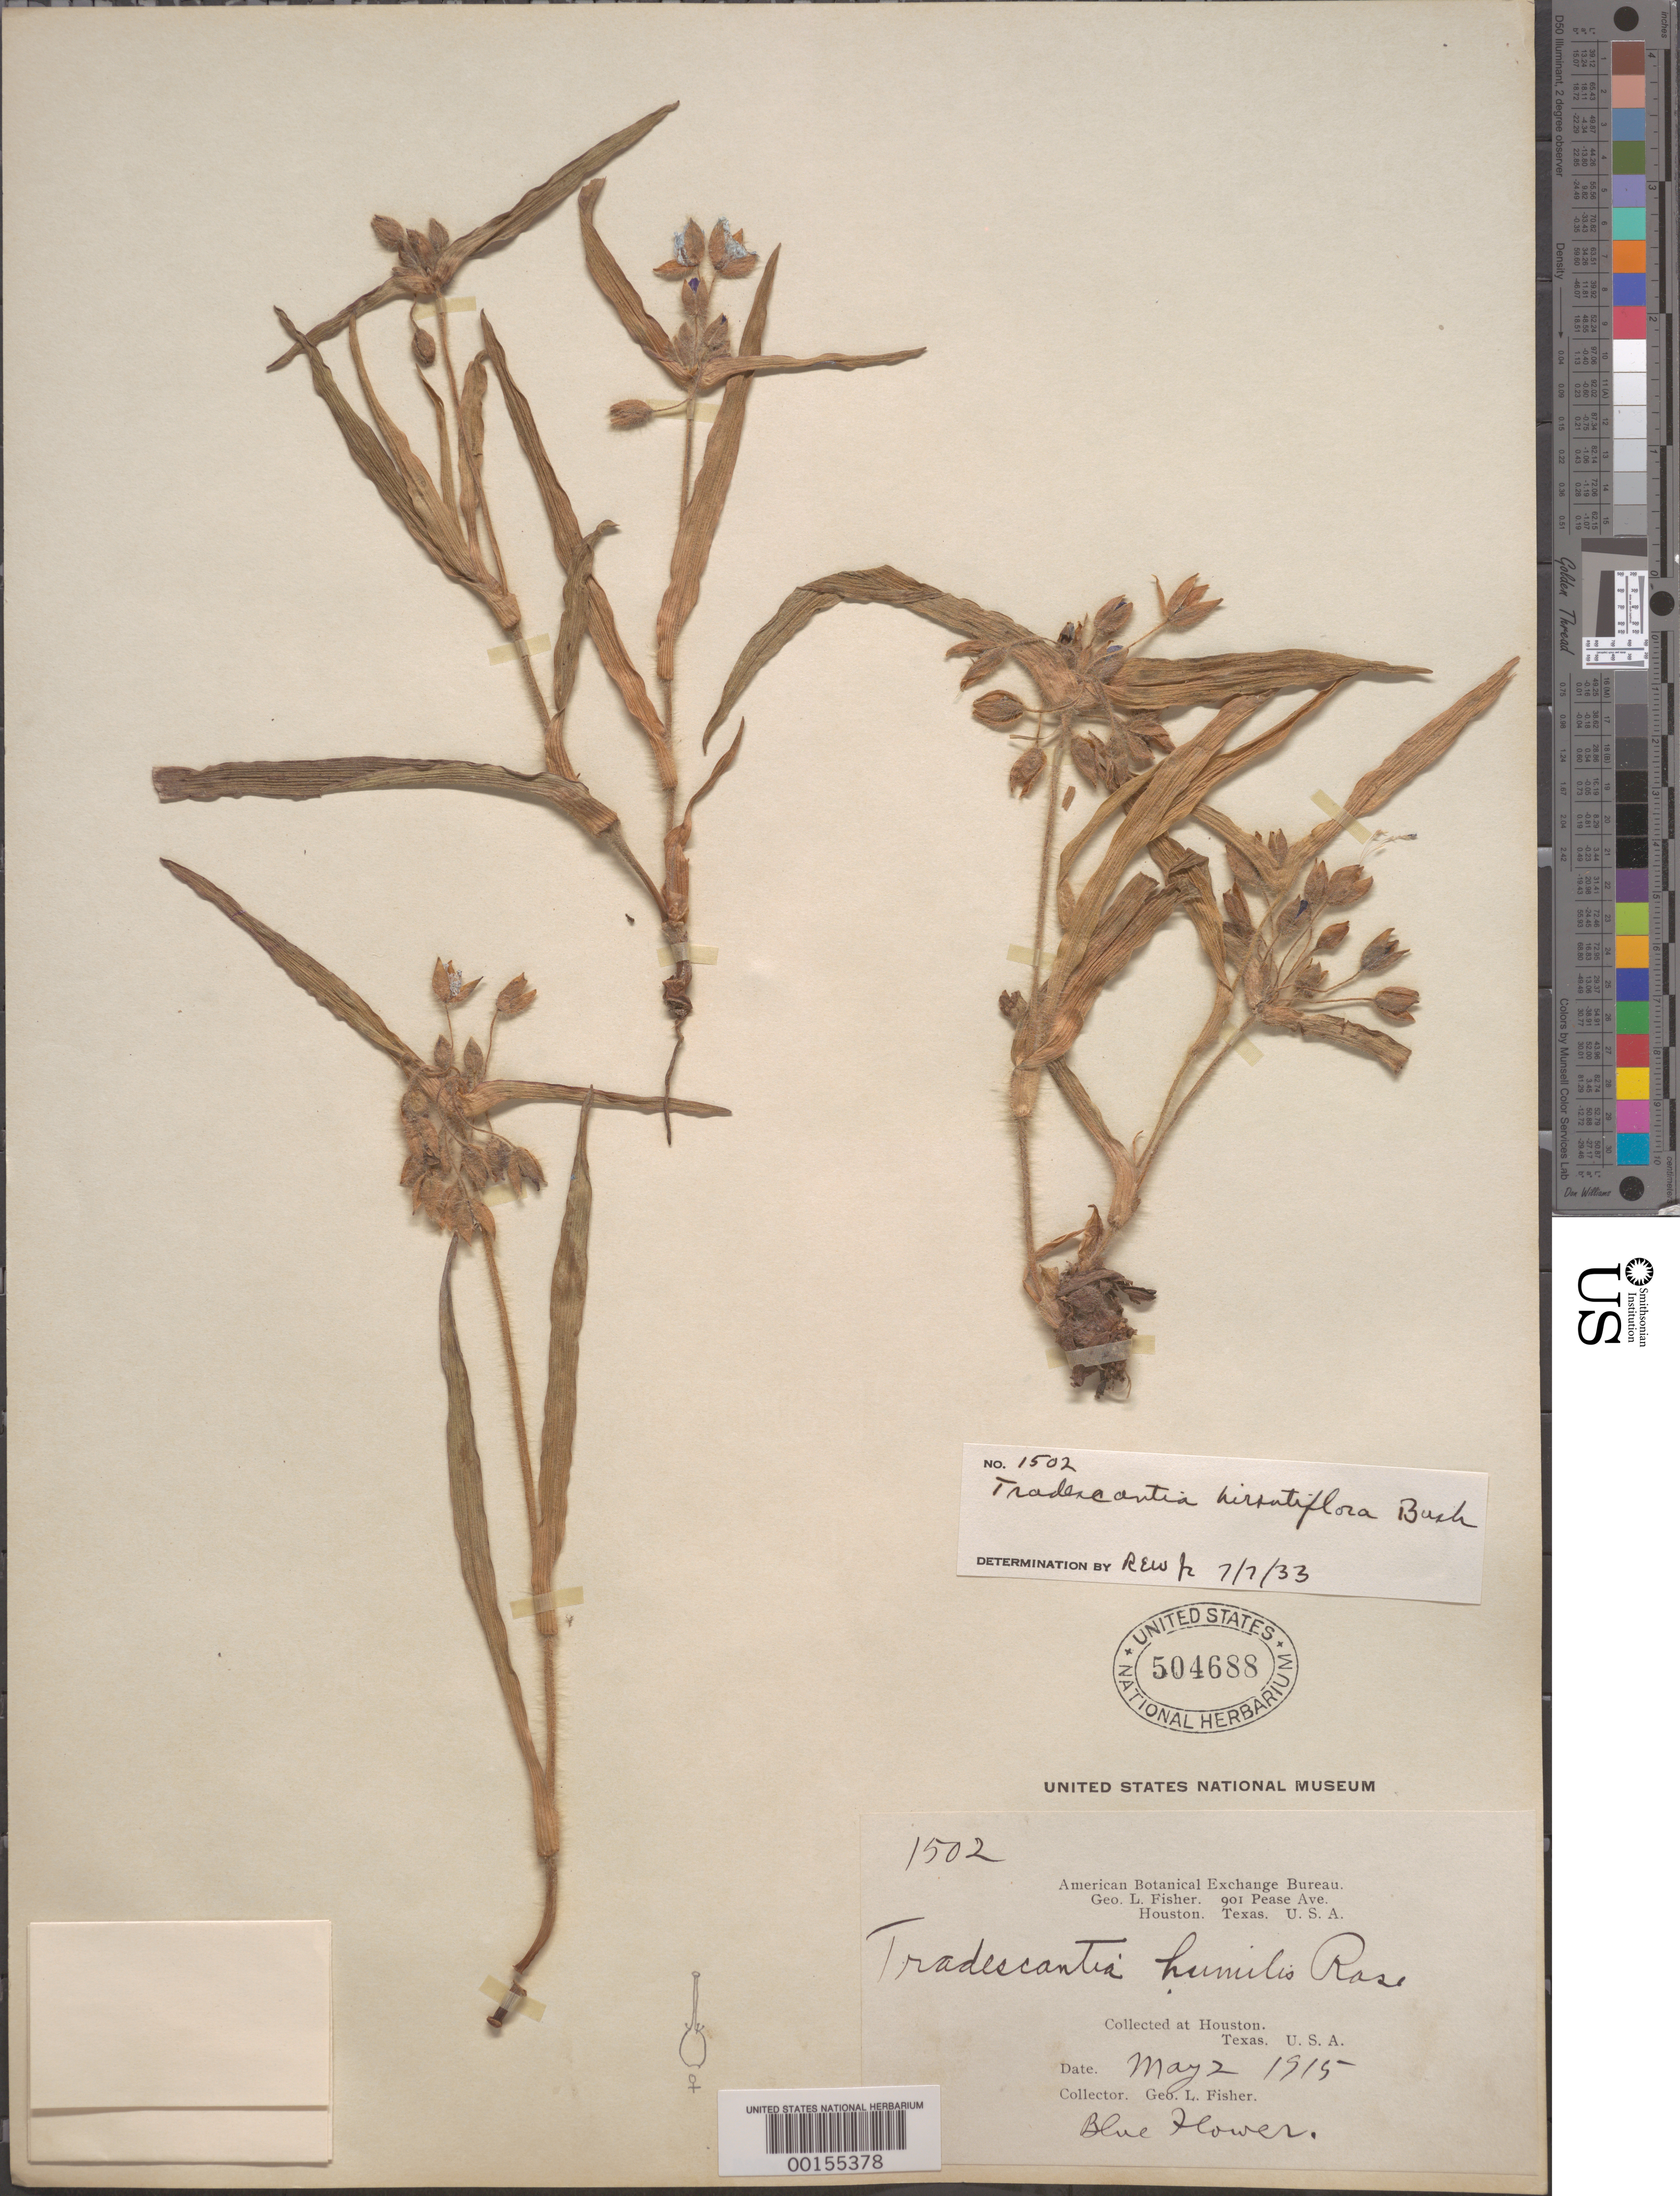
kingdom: Plantae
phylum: Tracheophyta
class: Liliopsida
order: Commelinales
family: Commelinaceae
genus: Tradescantia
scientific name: Tradescantia hirsutiflora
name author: Bush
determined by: Woodward, R. E.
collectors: G. L. Fisher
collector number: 1502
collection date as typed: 02 May 1915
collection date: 1915-05-02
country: United States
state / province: Texas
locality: Houston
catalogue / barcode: US 504688